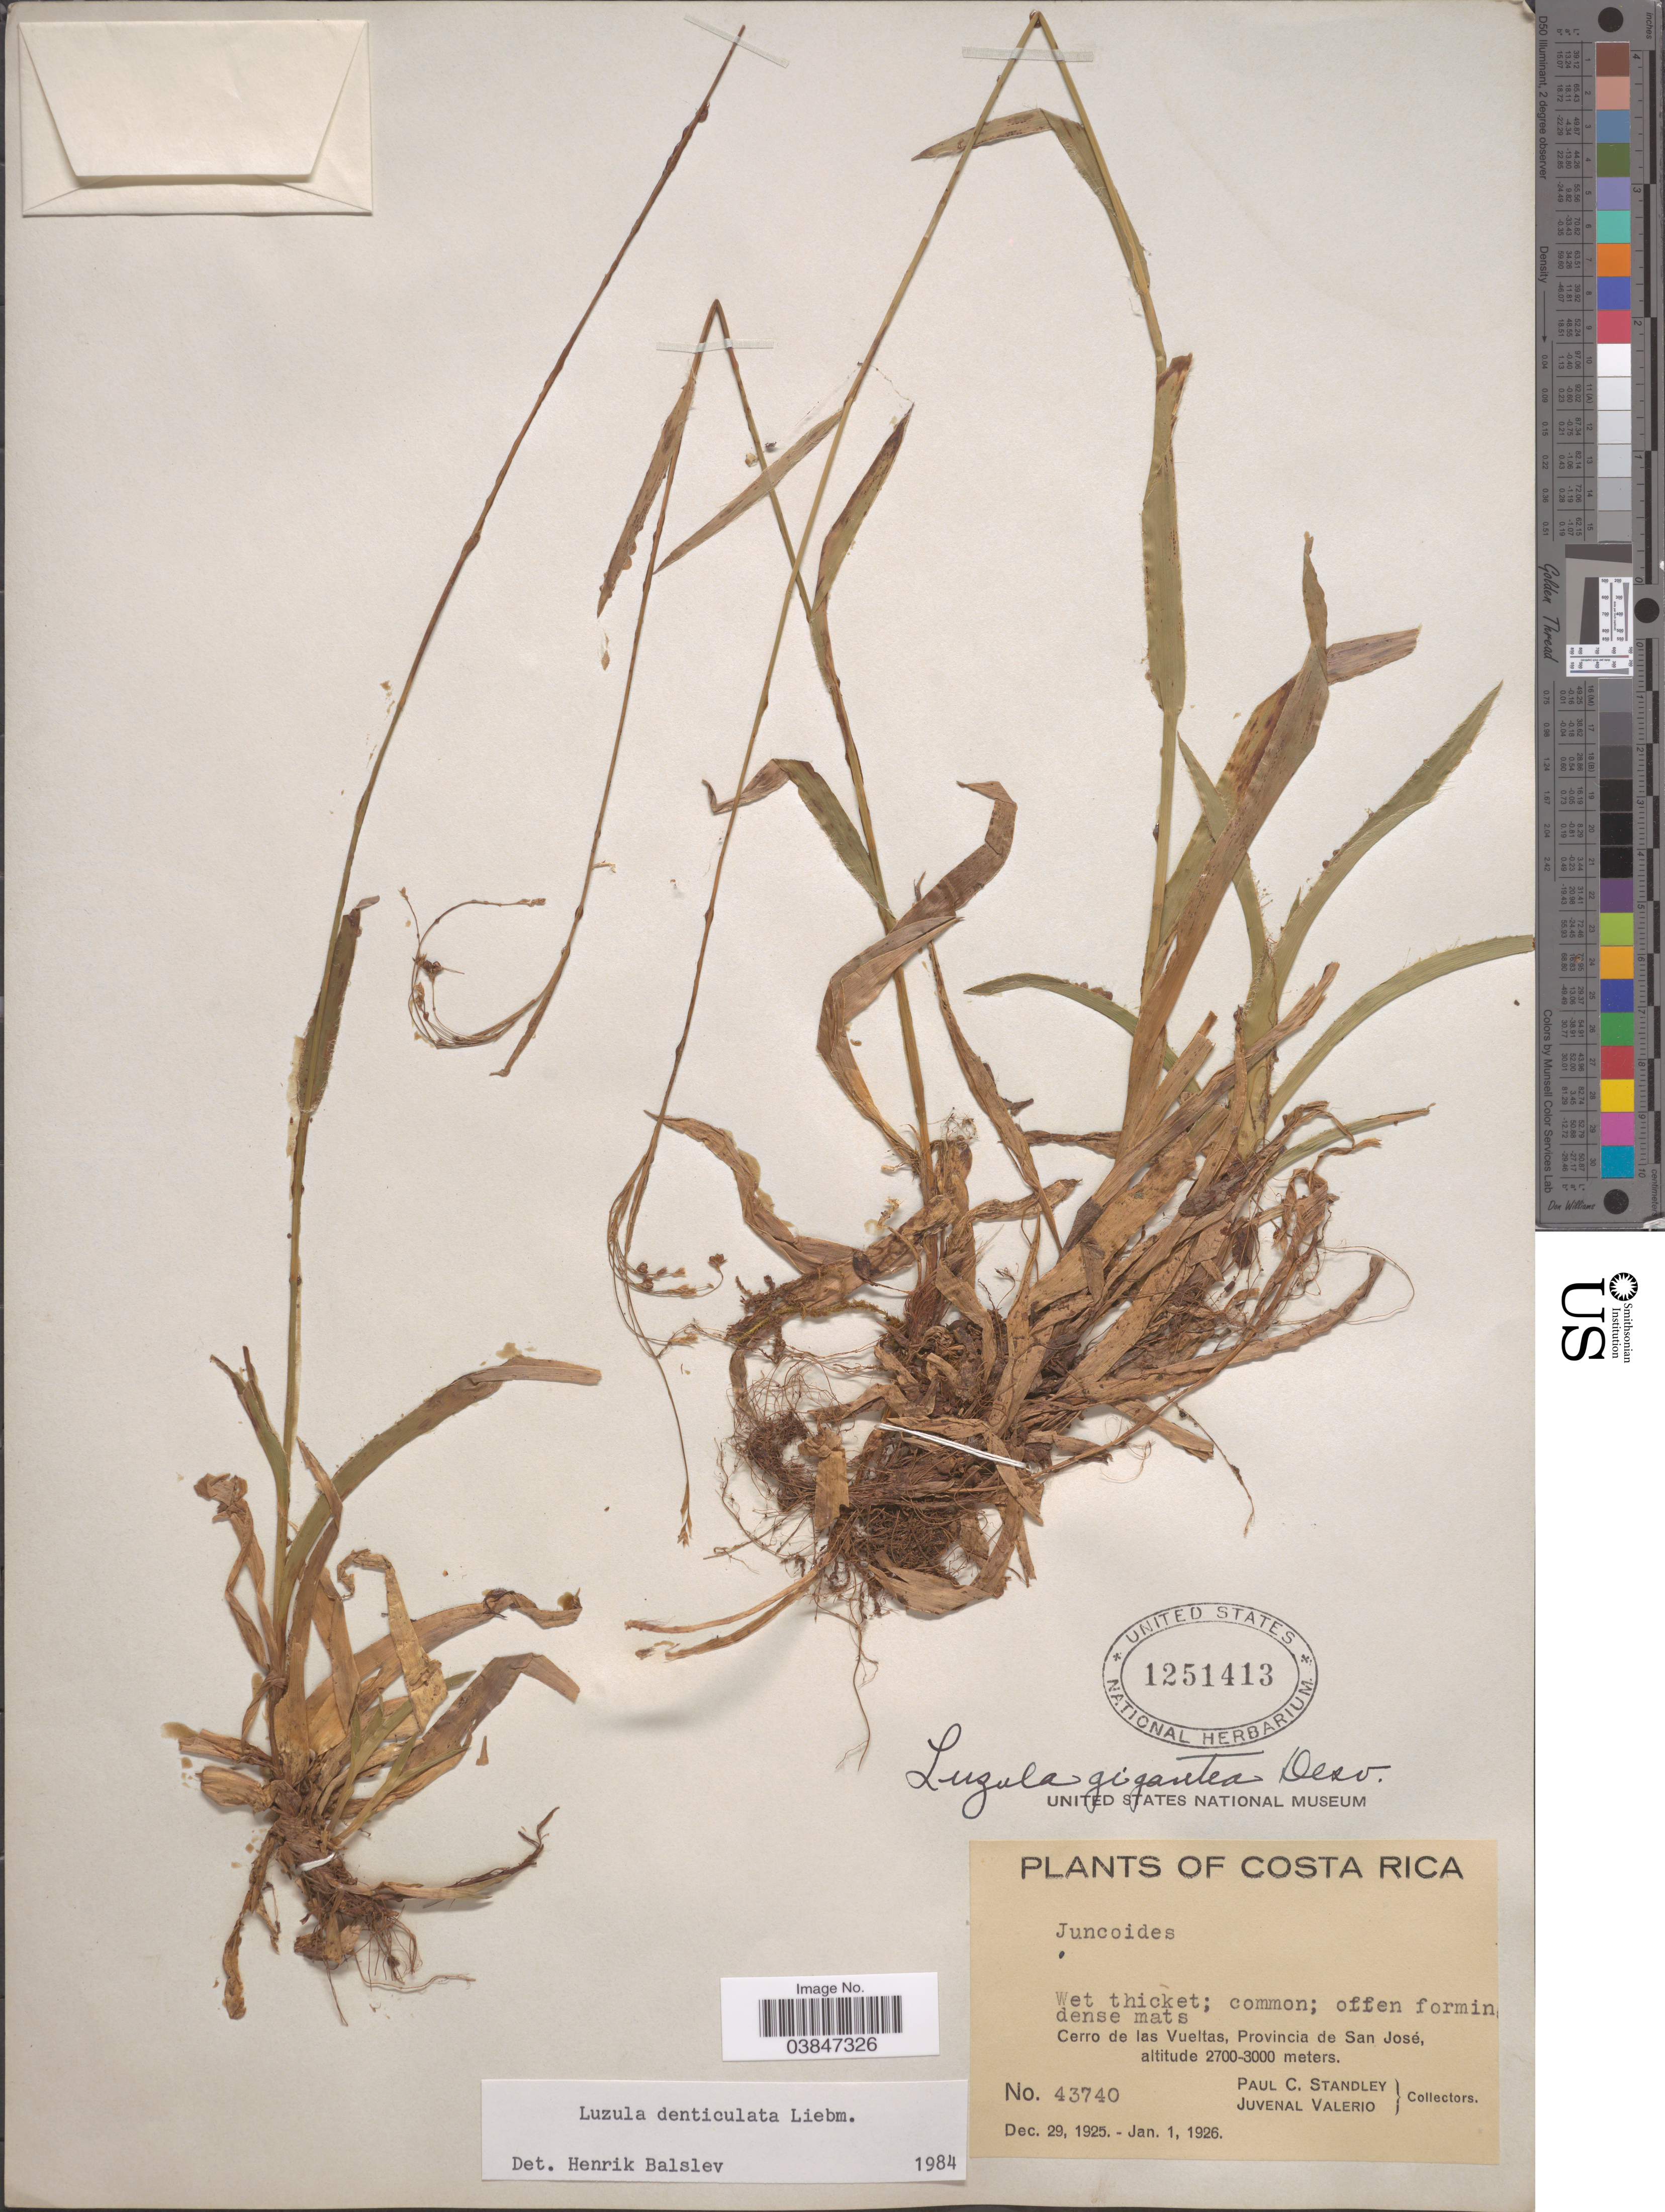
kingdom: Plantae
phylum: Tracheophyta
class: Liliopsida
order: Poales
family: Juncaceae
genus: Luzula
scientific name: Luzula denticulata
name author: Liebm.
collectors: P. C. Standley & J. Valerio R.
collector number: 43740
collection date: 1925-12-29/1926-01-01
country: Costa Rica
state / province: San José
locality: Cerro de las Vueltas.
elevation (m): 2700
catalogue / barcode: US 1251413